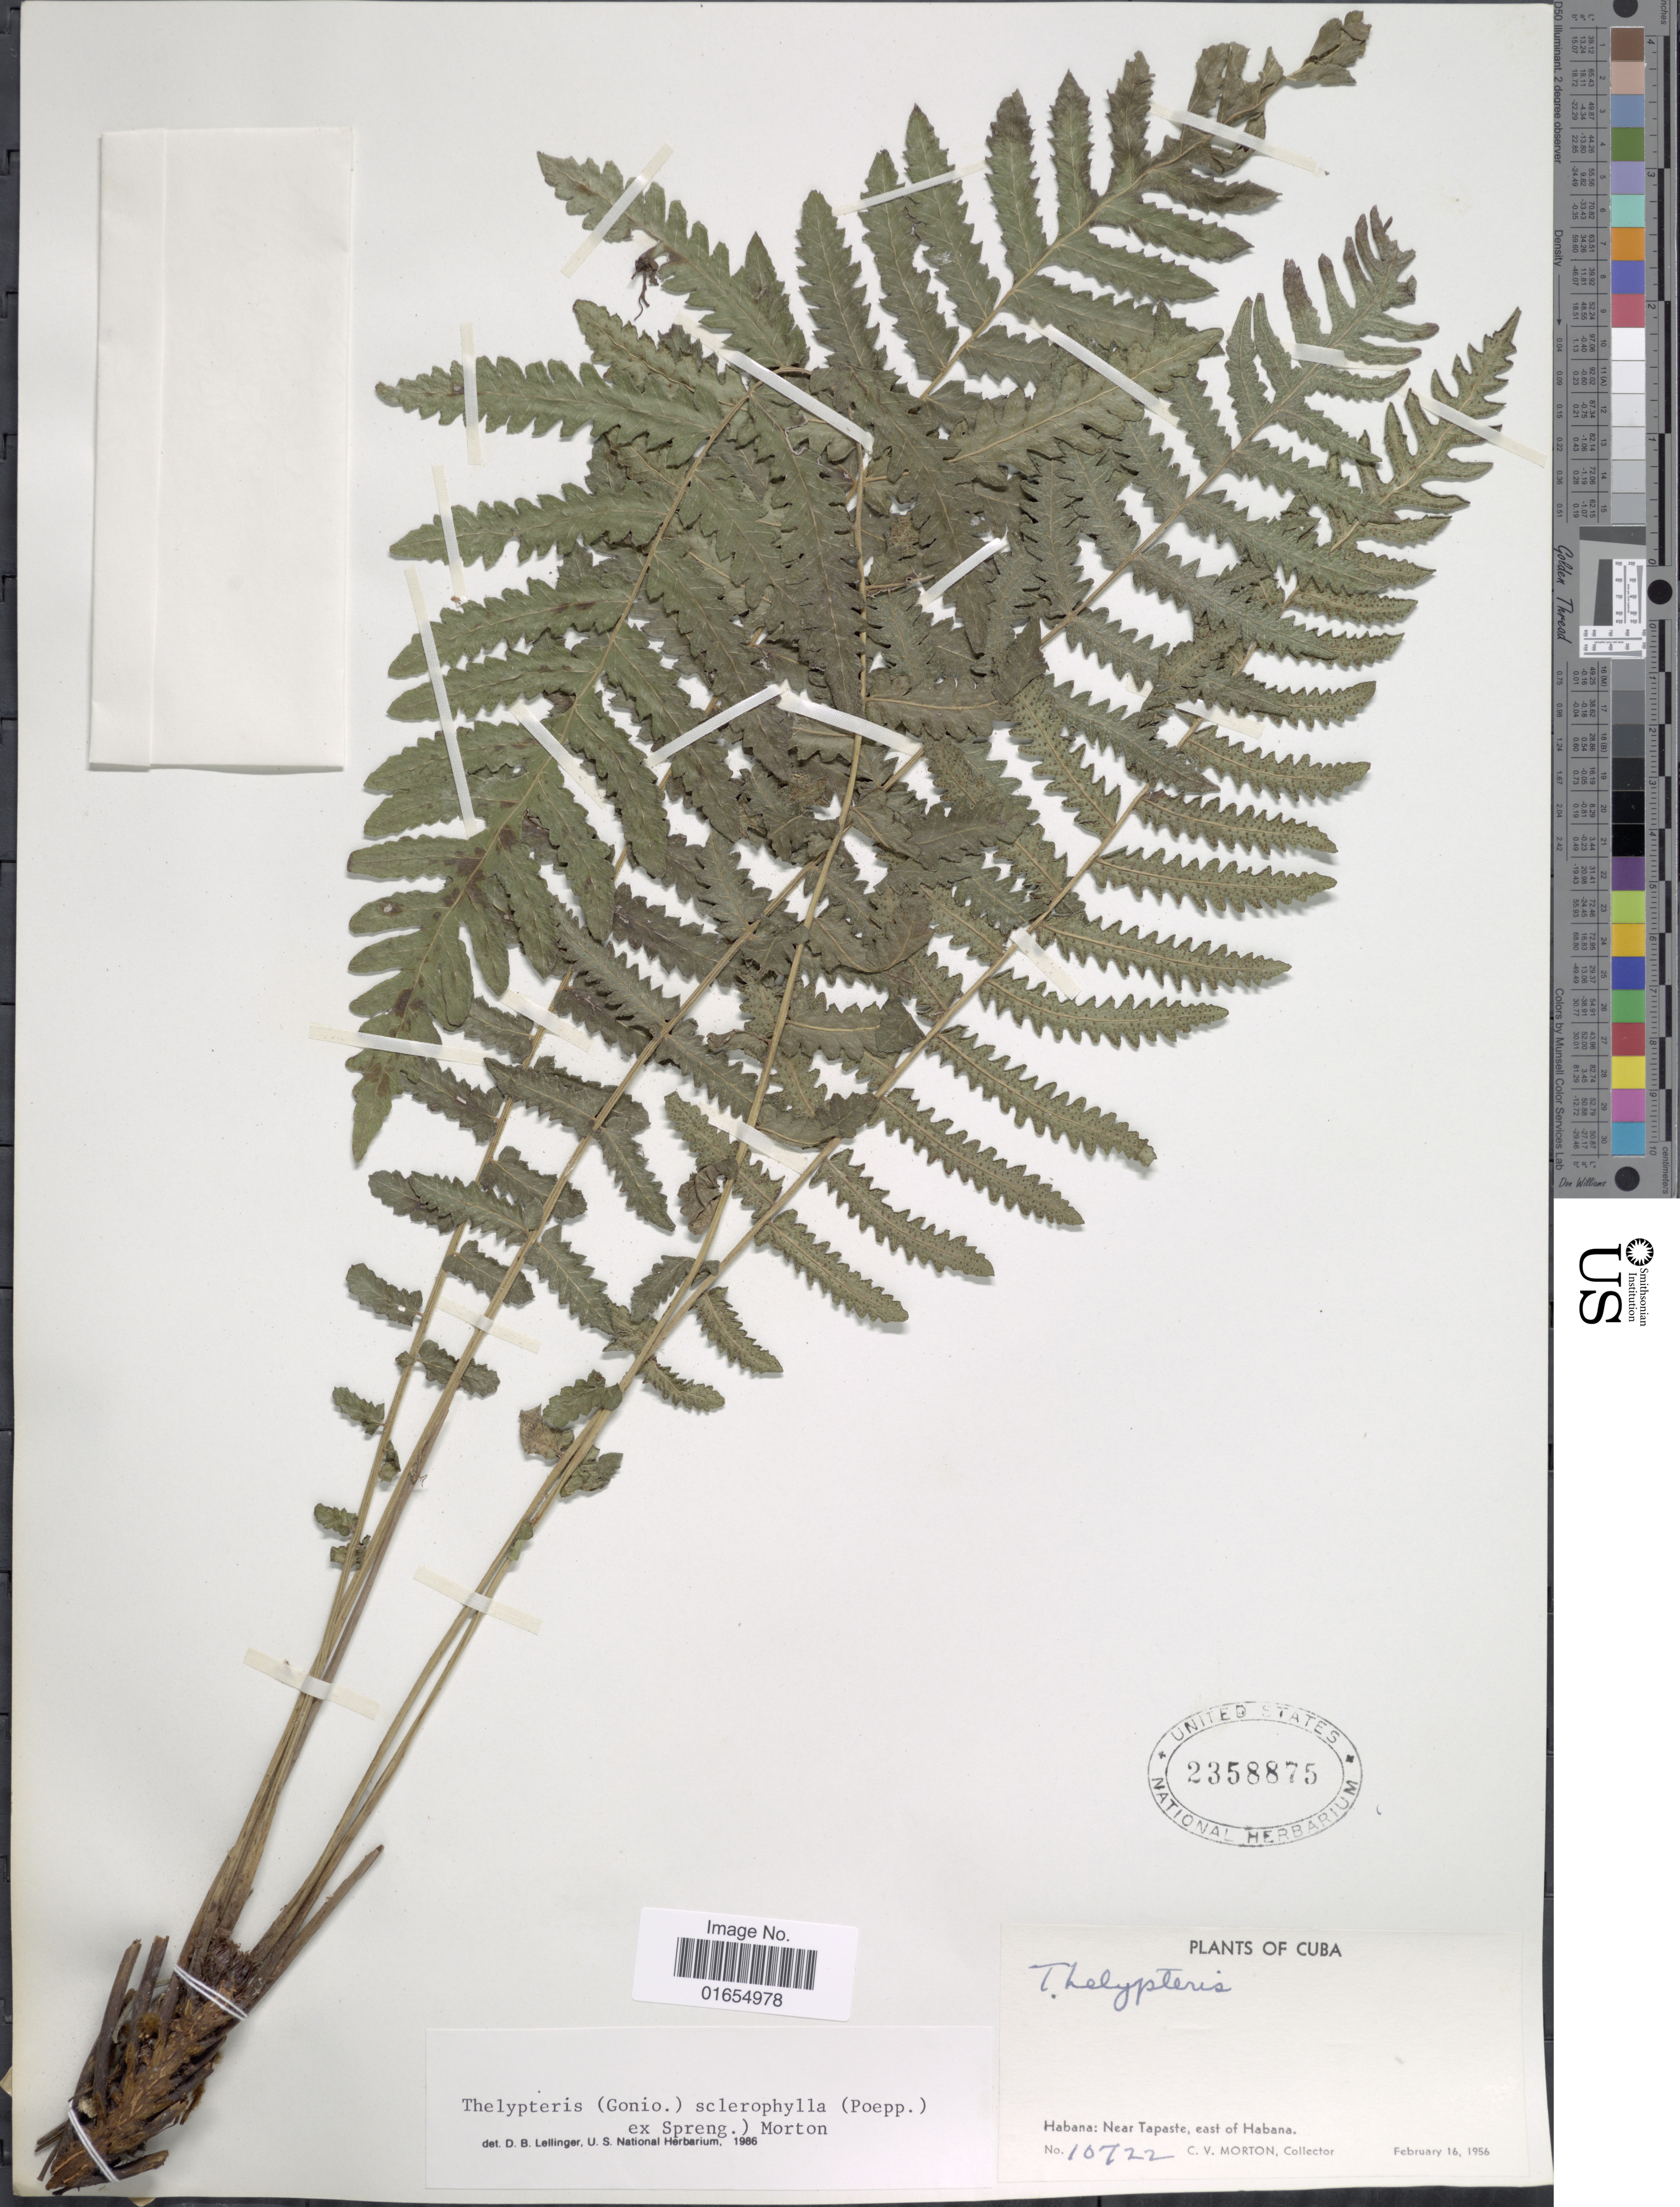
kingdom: Plantae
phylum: Tracheophyta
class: Polypodiopsida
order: Polypodiales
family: Thelypteridaceae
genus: Goniopteris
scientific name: Goniopteris sclerophylla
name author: (Poepp.) C.V. Morton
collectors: C. V. Morton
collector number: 10722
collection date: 1956-02-16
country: Cuba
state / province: La Habana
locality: Near Tapaste, east of Habana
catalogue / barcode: US 2358875